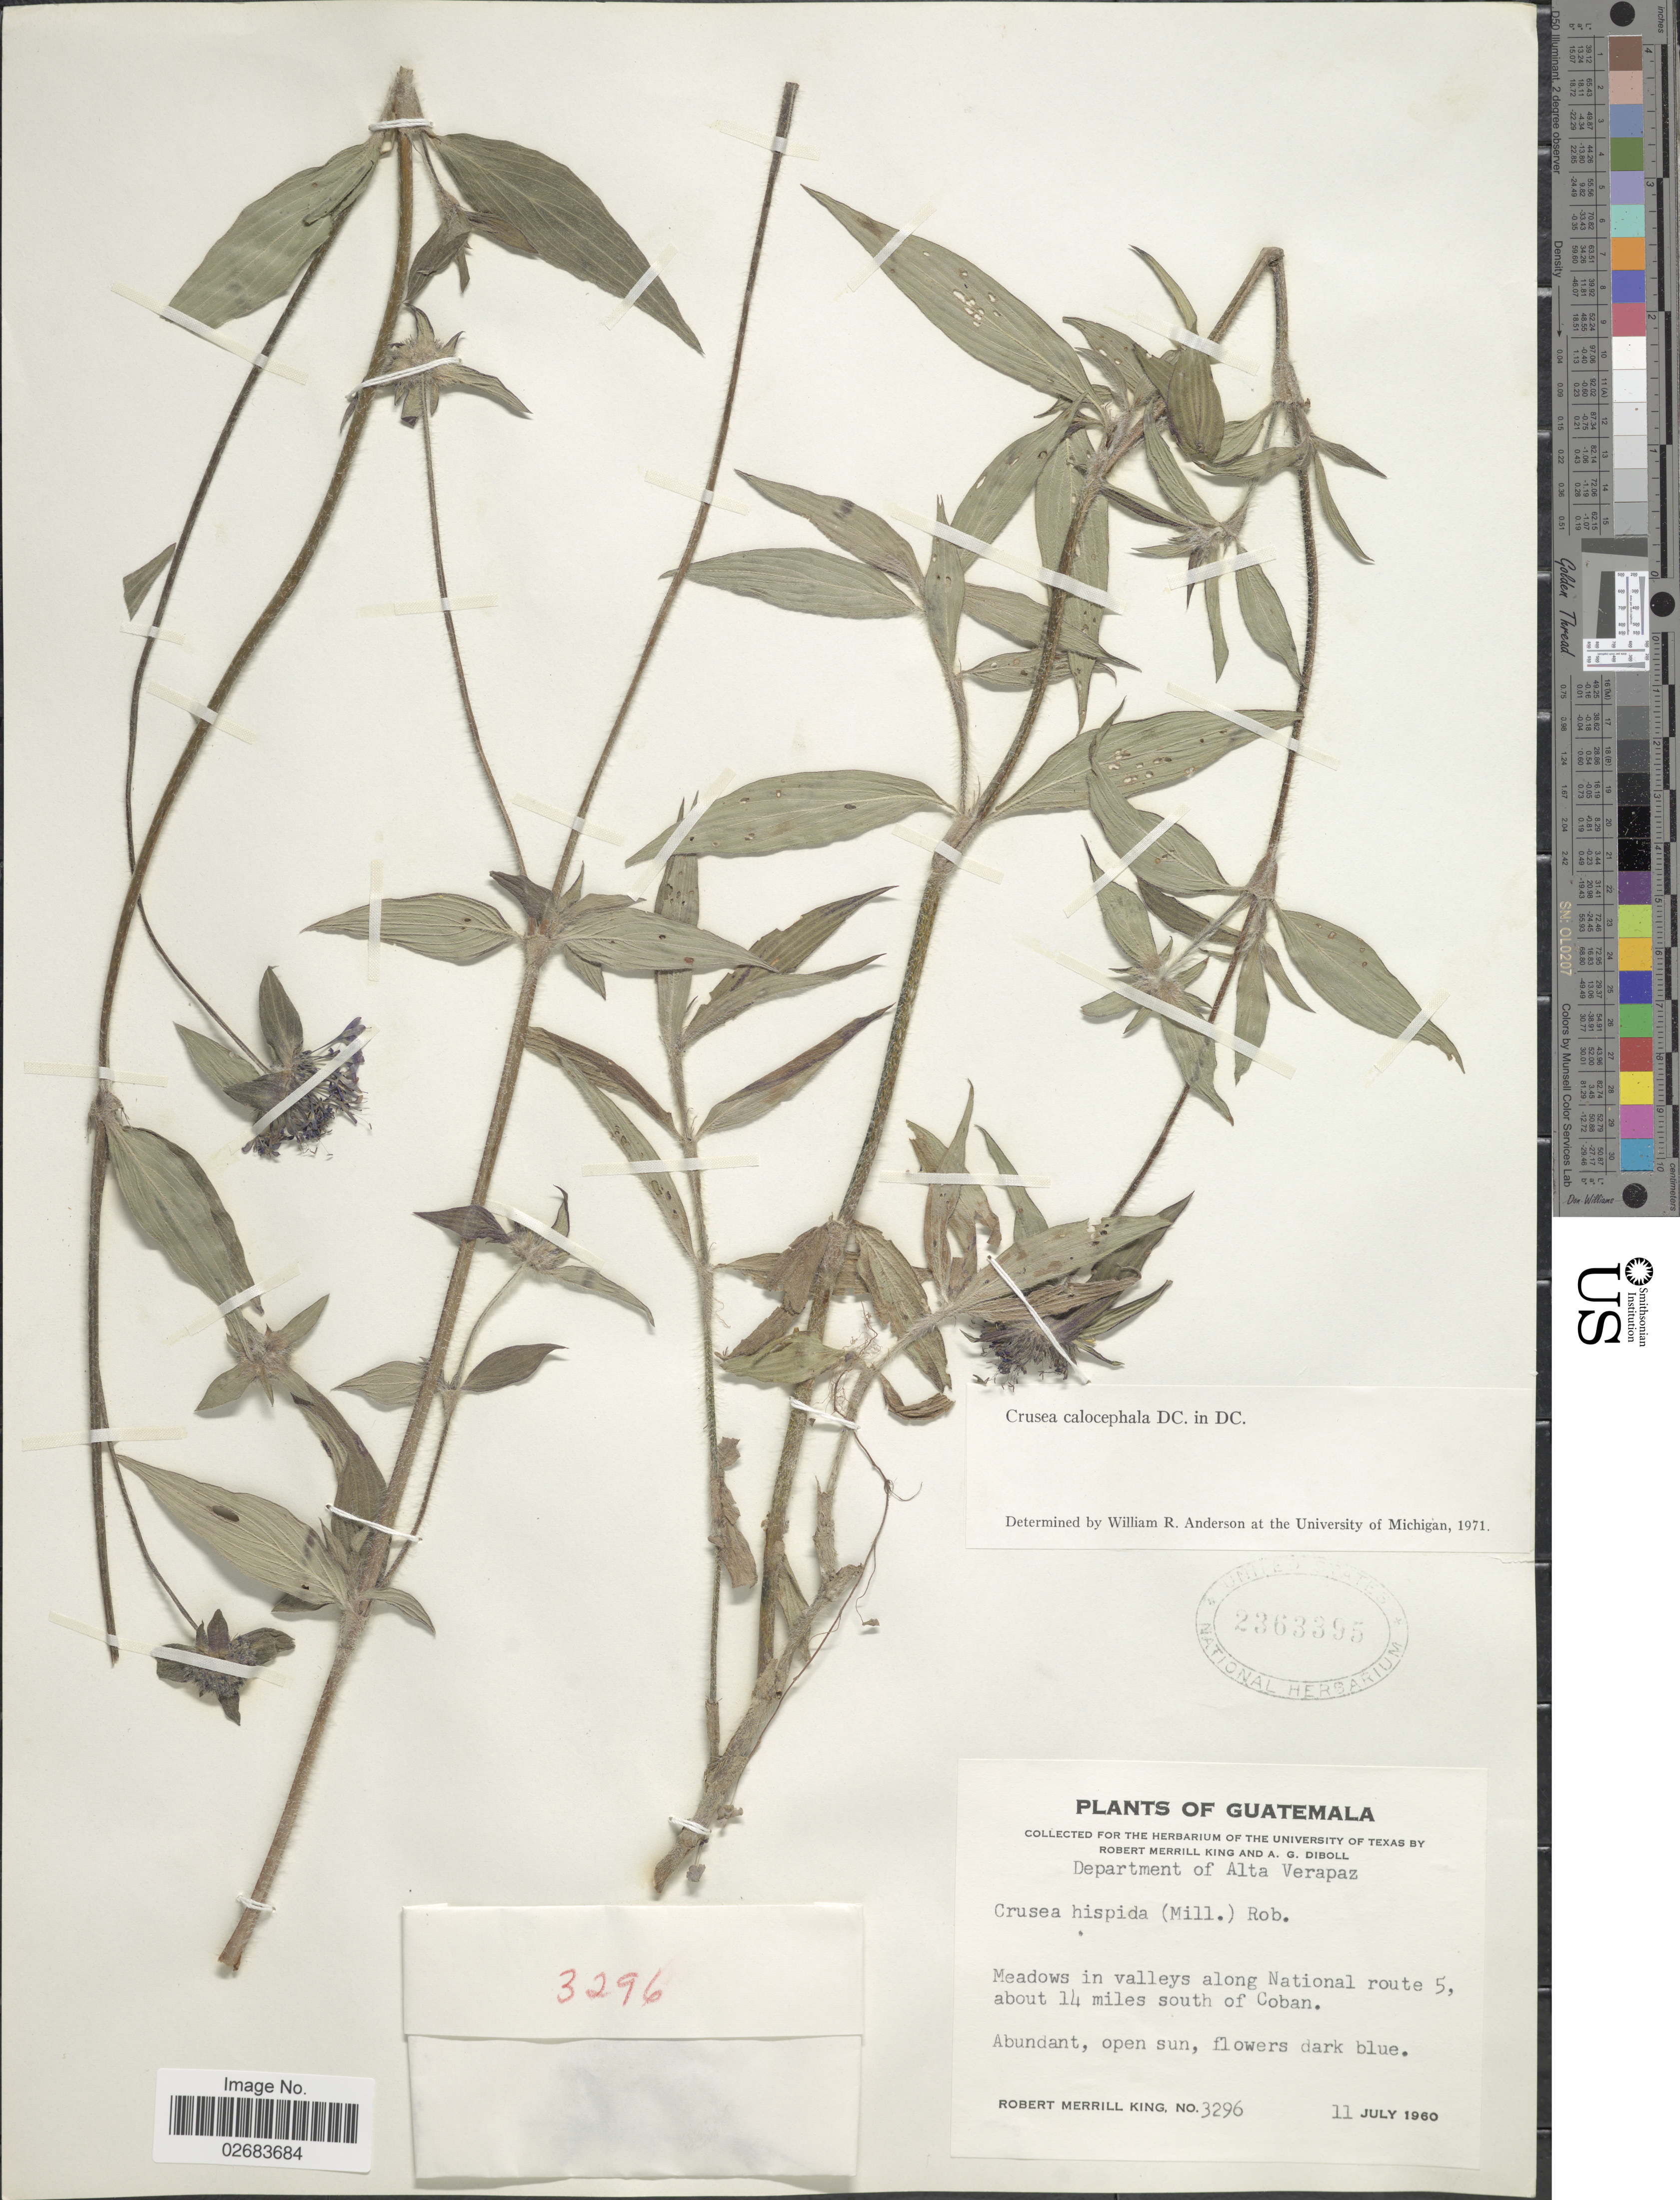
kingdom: Plantae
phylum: Tracheophyta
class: Magnoliopsida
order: Gentianales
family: Rubiaceae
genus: Crusea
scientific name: Crusea calocephala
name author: DC.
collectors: R. M. King & A. Diboll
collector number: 3296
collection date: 1960-07-11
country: Guatemala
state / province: Alta Verapaz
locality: Meadows in valleys along National route 5, about 14 miles south of Coban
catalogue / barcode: US 2363395